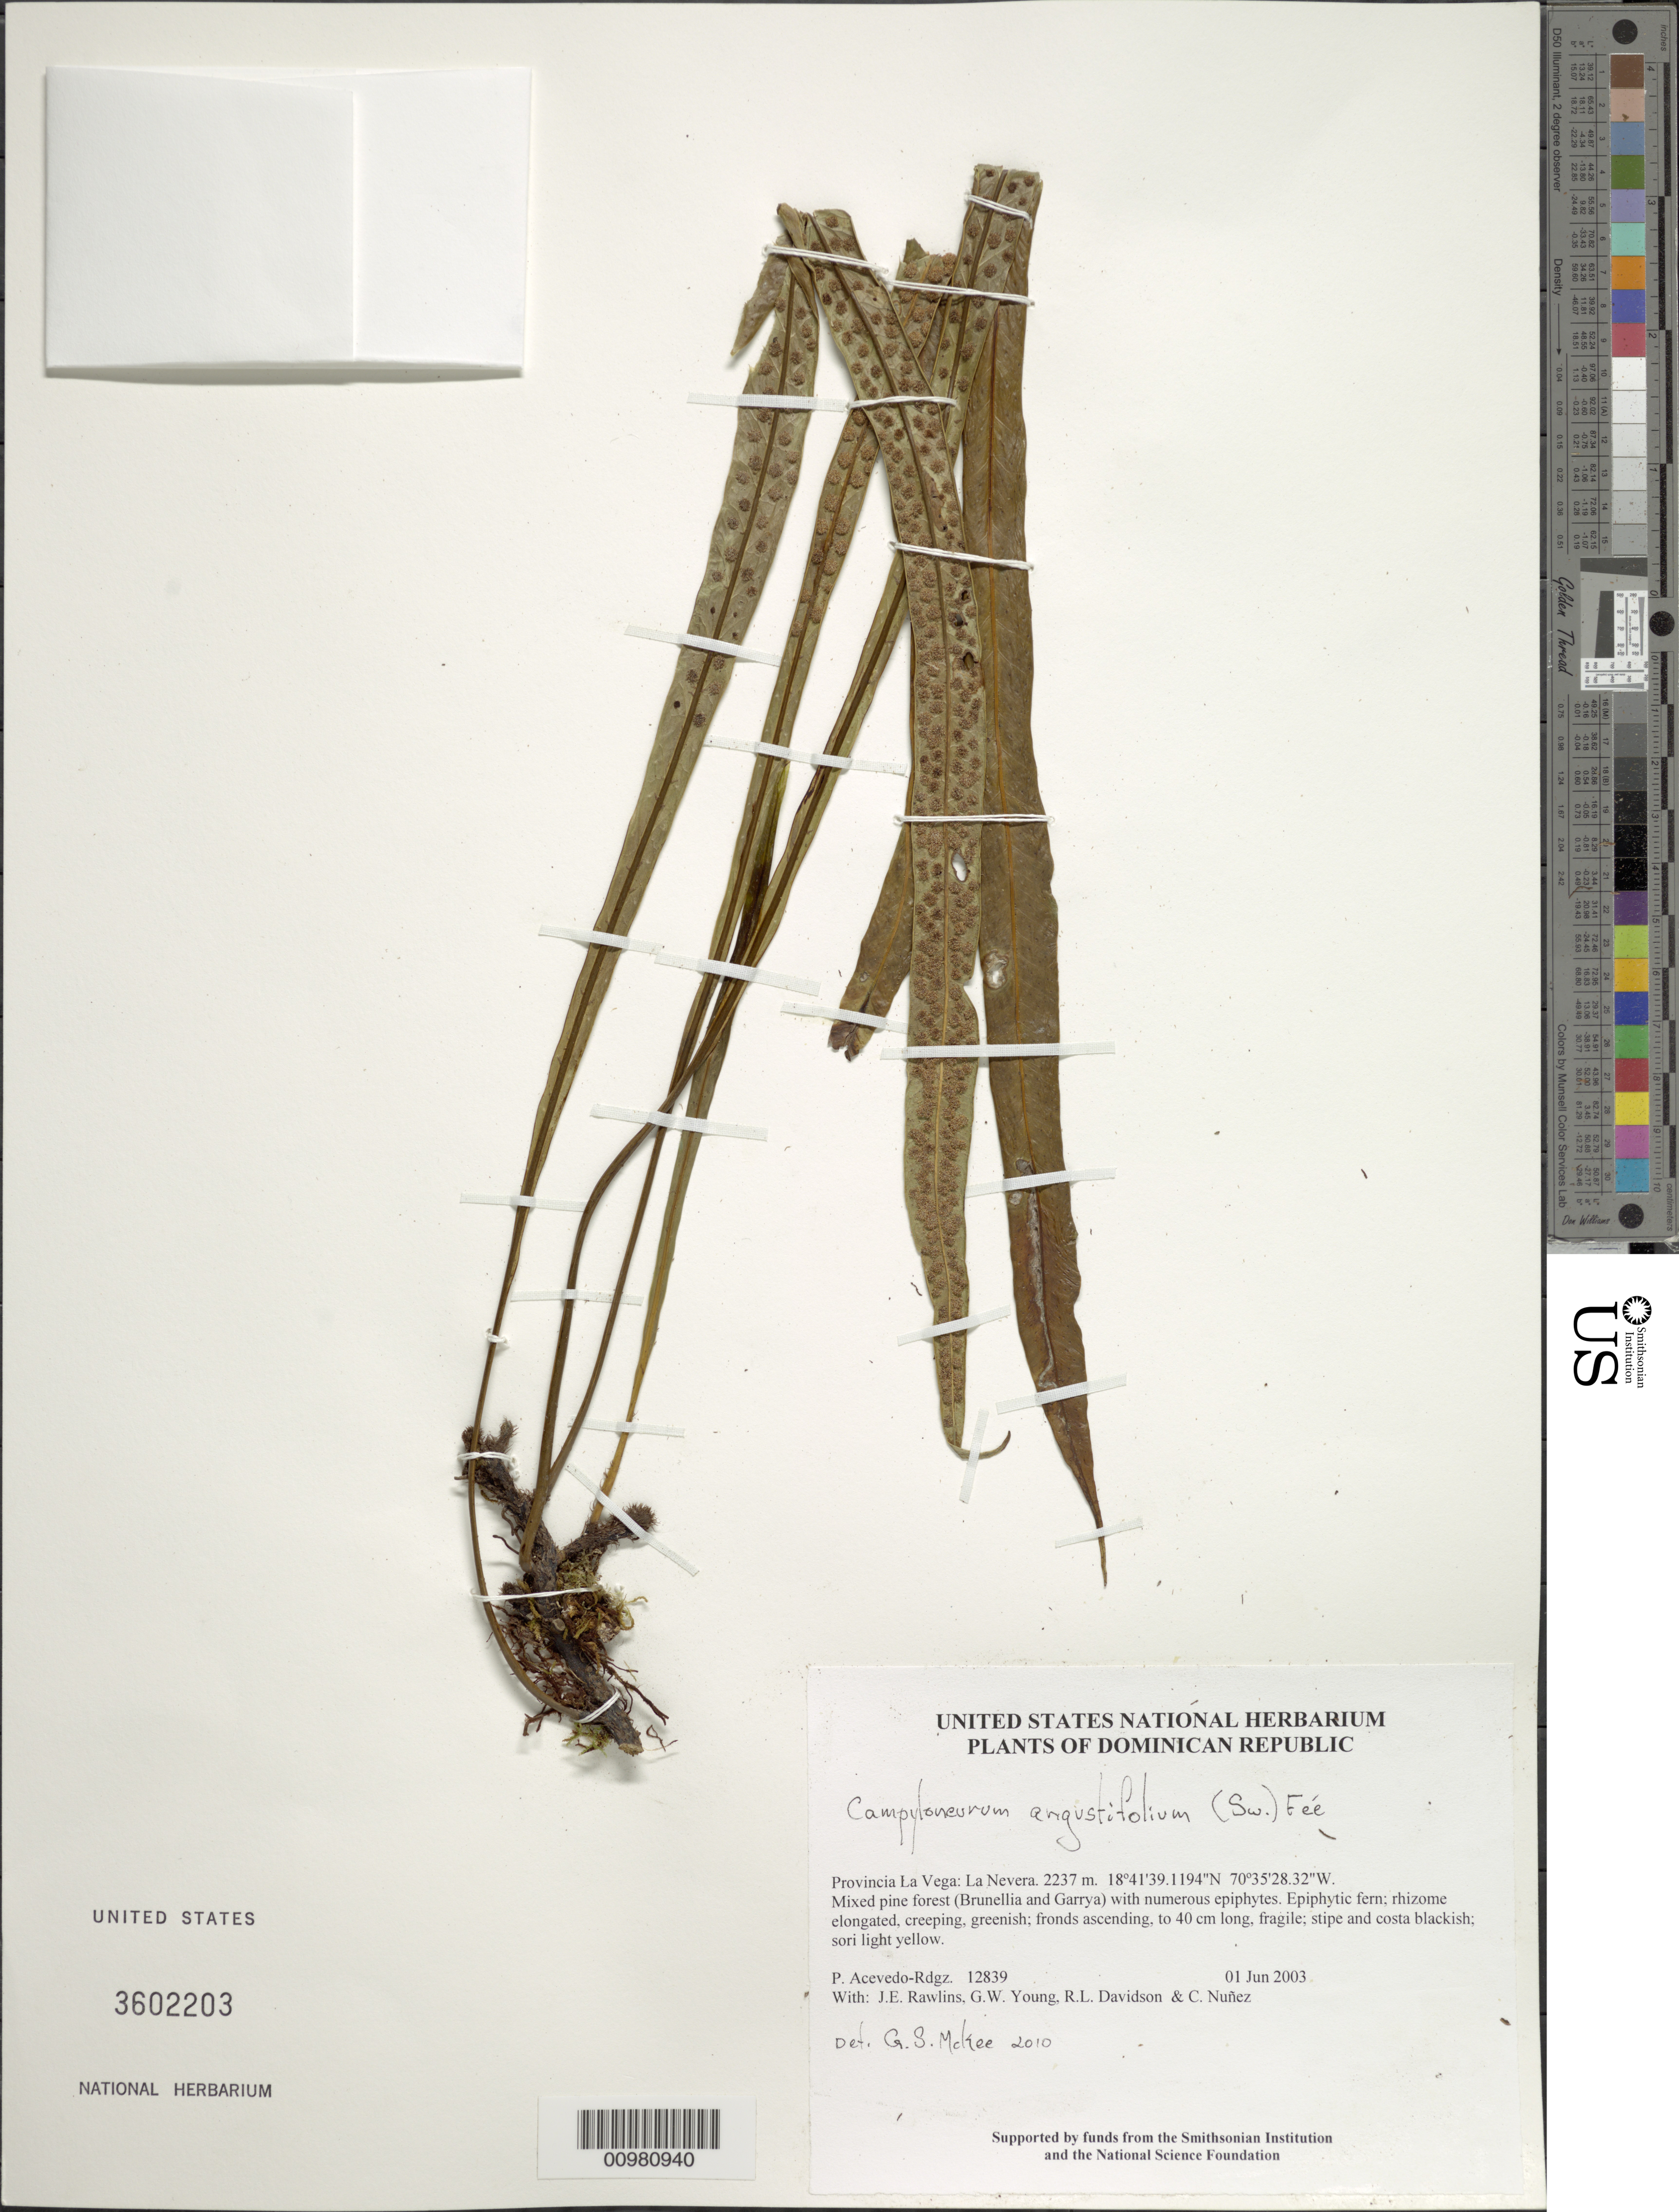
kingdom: Plantae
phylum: Tracheophyta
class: Polypodiopsida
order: Polypodiales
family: Polypodiaceae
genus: Campyloneurum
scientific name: Campyloneurum angustifolium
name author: (Sw.) Fée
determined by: McKee, G. S., (US), NMNH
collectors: P. Acevedo-Rodr., J. Rawlins, G. Young, R. Davidson & C. Nunez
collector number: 12839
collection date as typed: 01 Jun 2003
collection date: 2003-06-01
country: Dominican Republic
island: Hispaniola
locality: Provincia La Vega: La Nevera.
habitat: Mixed pine forest (Brunellia and Garrya) with numerous epiphytes.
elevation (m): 2237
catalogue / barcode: US 3602203